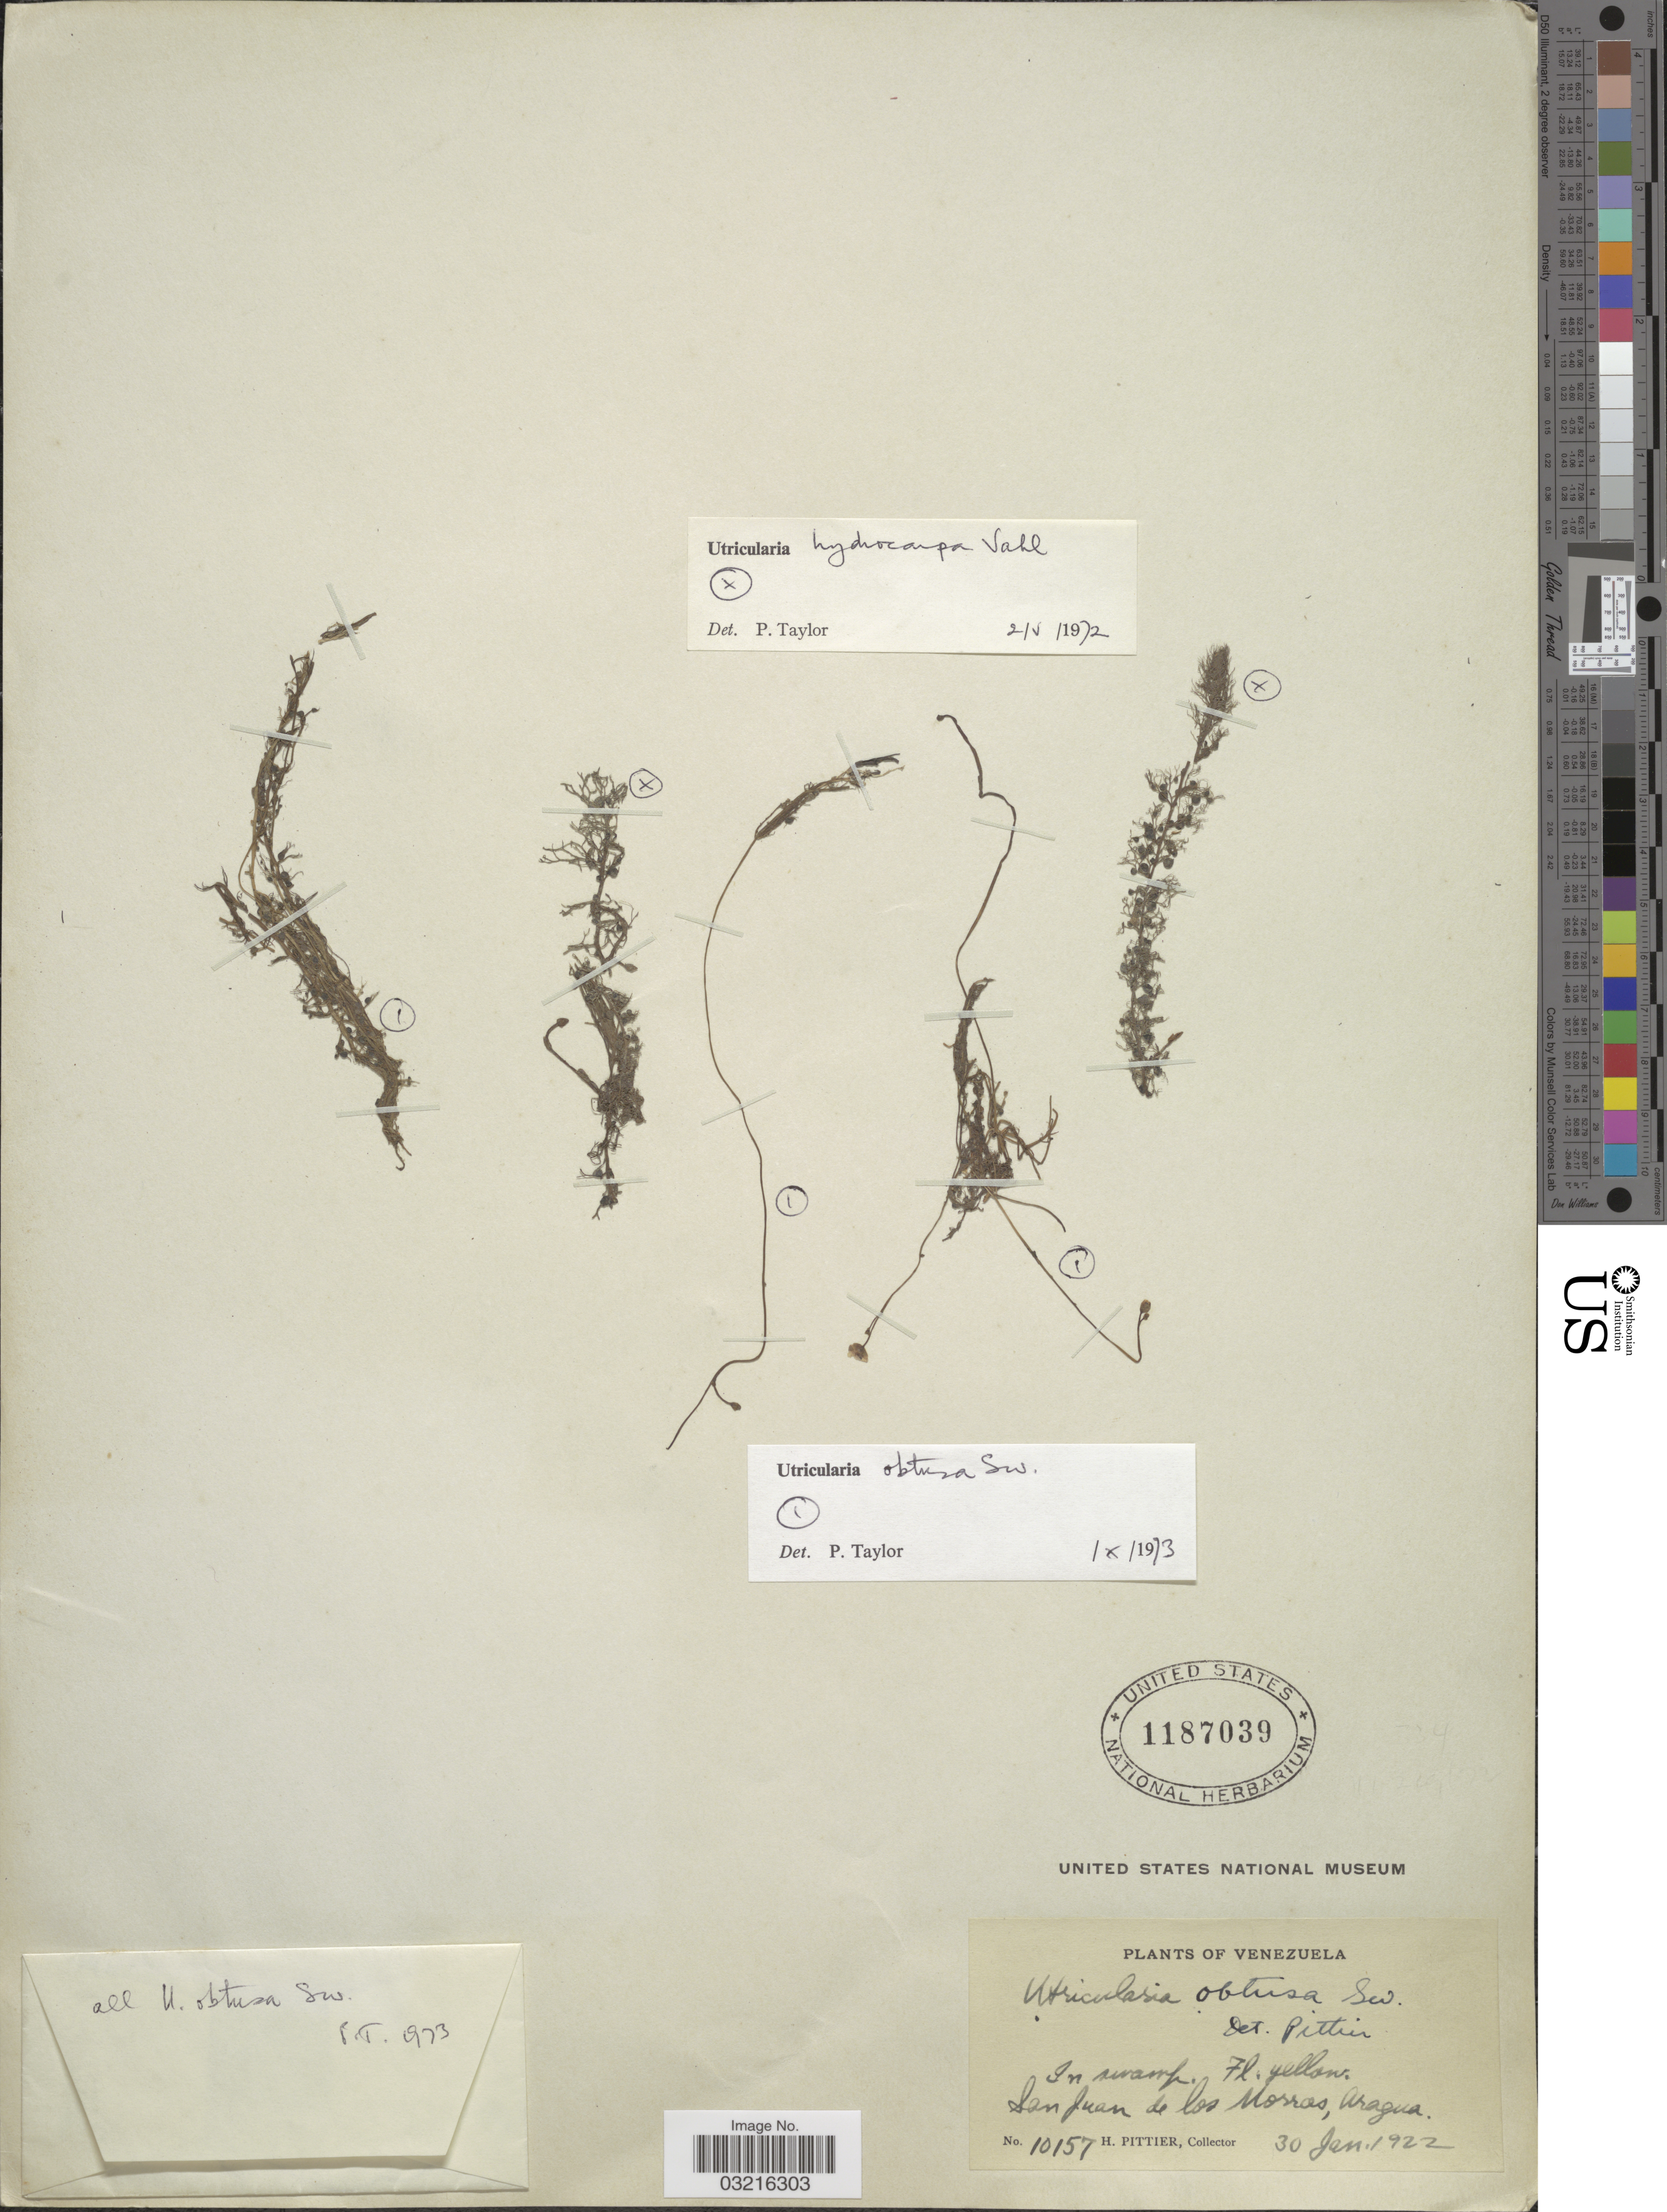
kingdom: Plantae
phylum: Tracheophyta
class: Magnoliopsida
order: Lamiales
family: Lentibulariaceae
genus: Utricularia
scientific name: Utricularia gibba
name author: L.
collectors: H. F. Pittier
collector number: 10157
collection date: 1922-01-30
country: Venezuela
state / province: Aragua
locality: San Juan de Los Morros.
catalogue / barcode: US 1187039